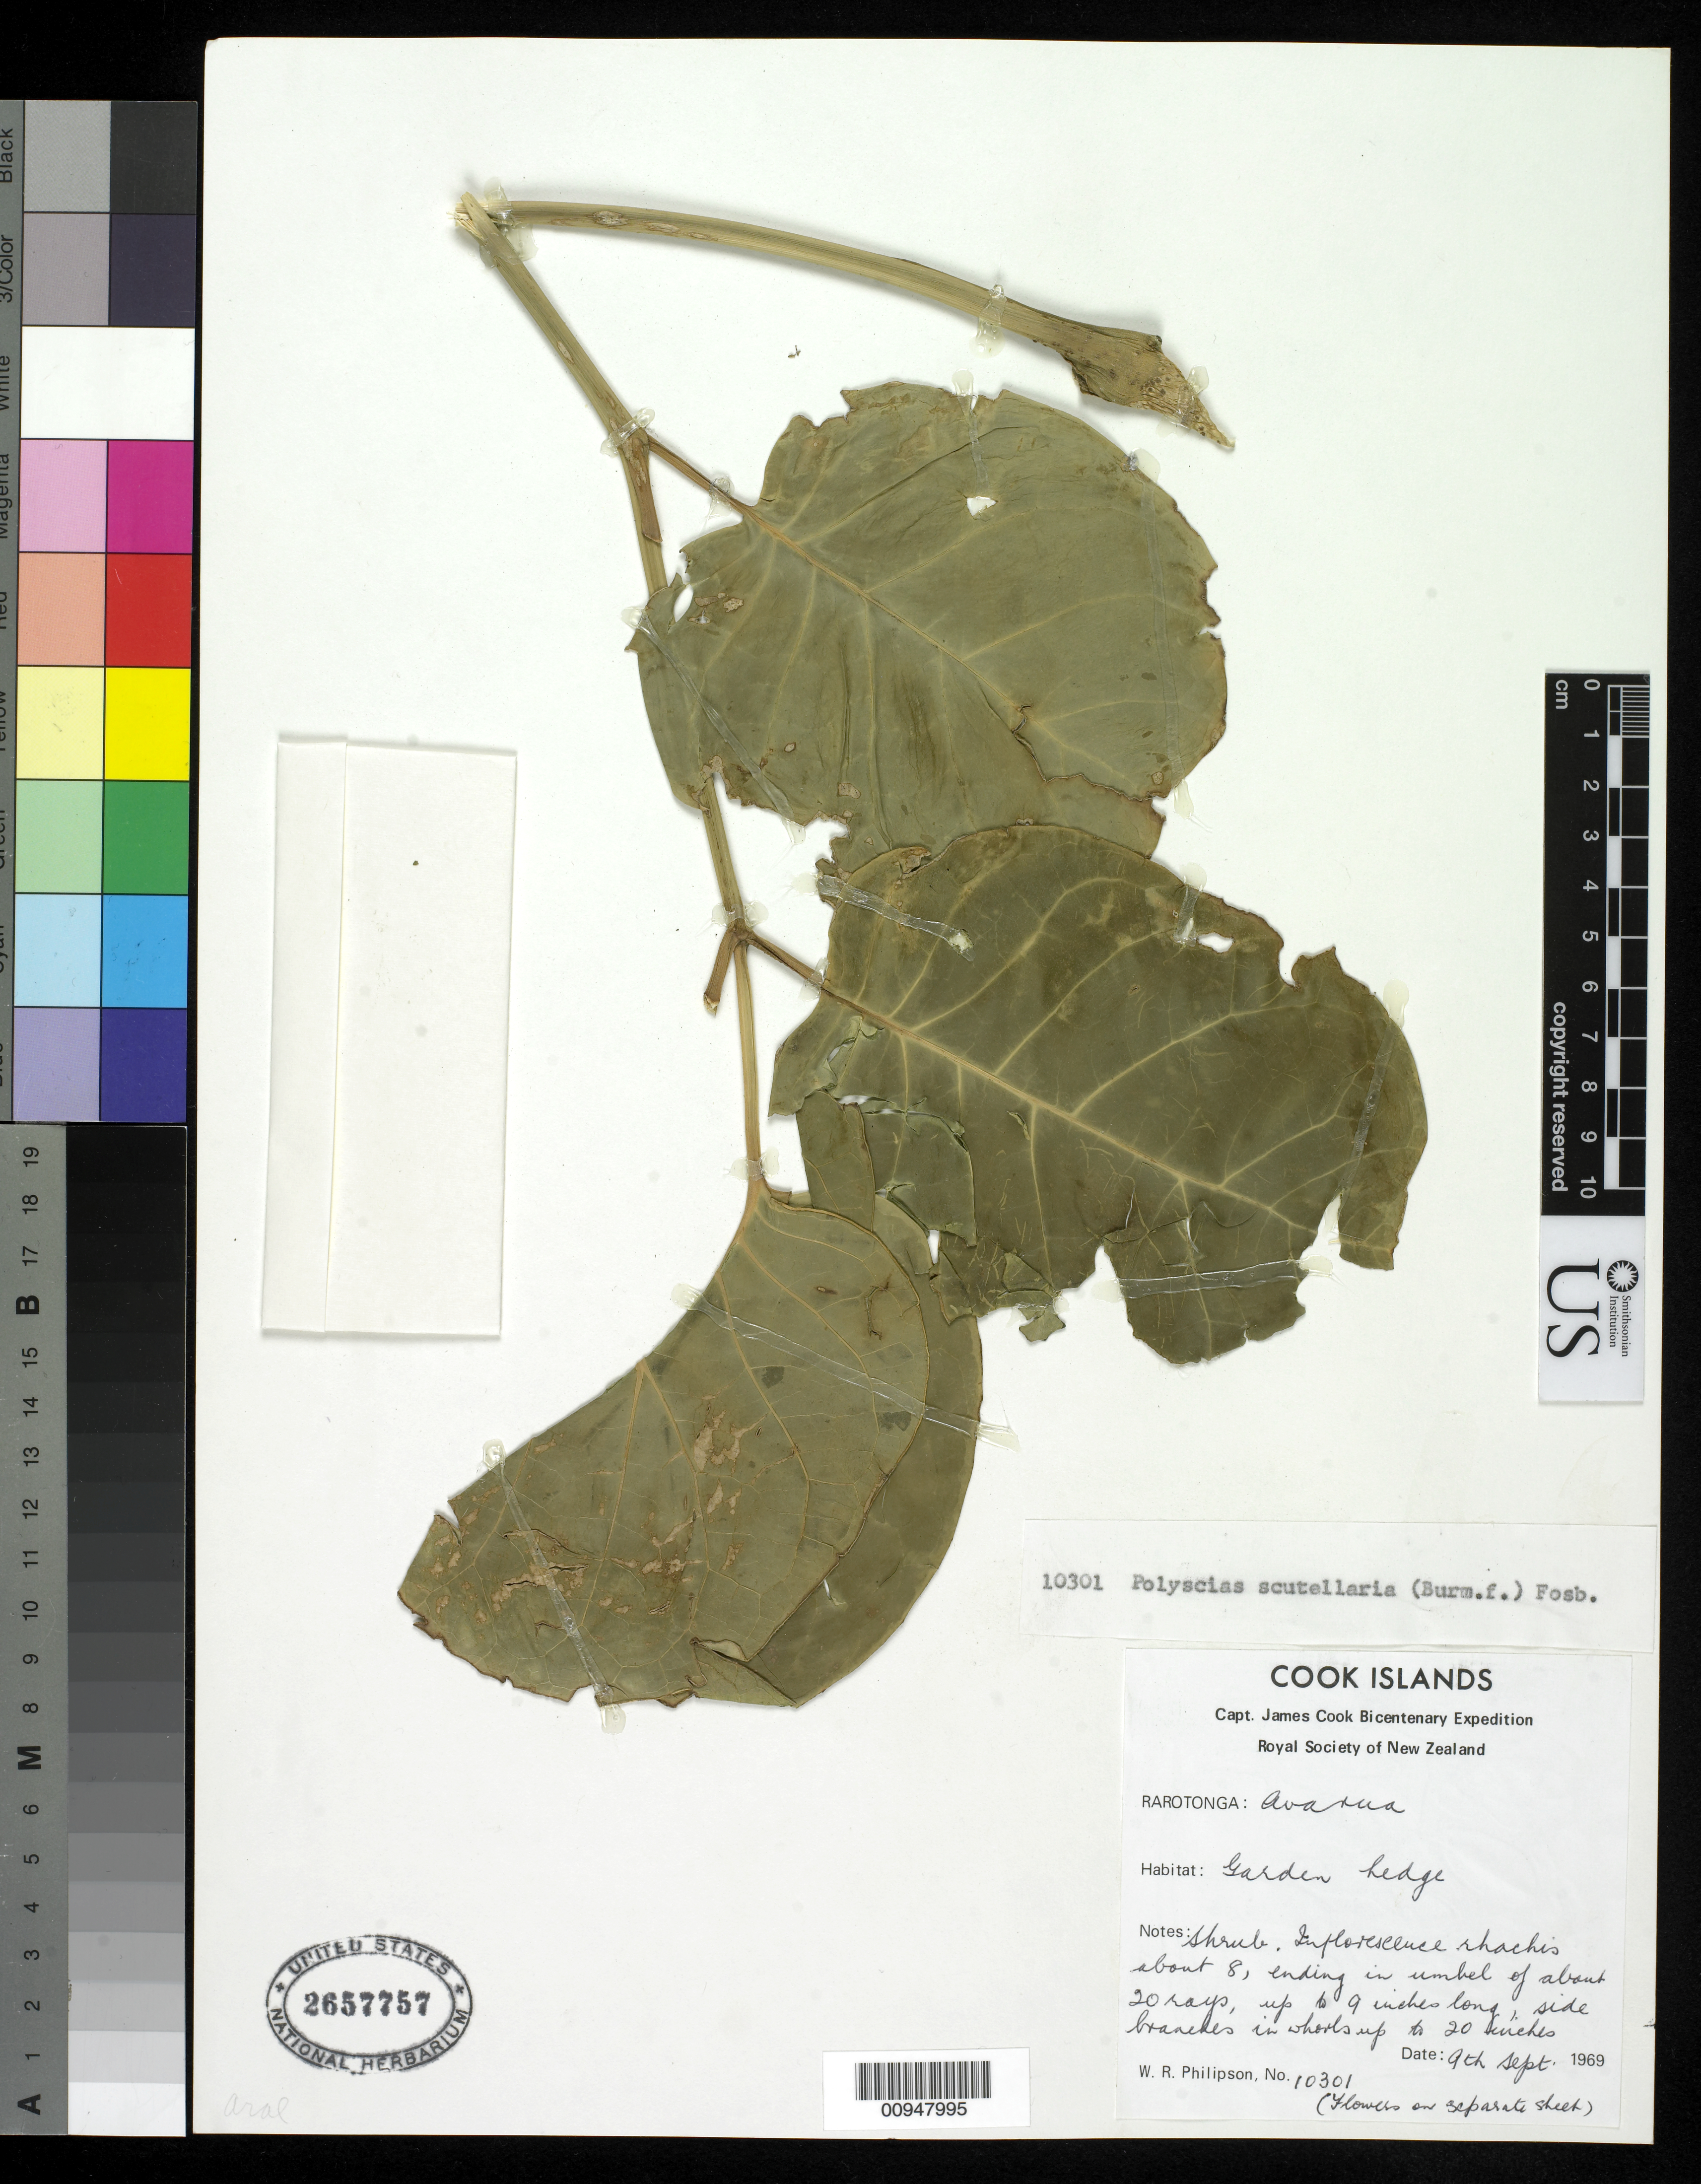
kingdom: Plantae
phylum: Tracheophyta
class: Magnoliopsida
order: Apiales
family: Araliaceae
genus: Polyscias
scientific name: Polyscias scutellaria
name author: (Burm. f.) Fosberg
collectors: W. R. Philipson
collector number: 10301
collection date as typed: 09 Sep 1969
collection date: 1969-09-09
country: Cook Islands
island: Rarotonga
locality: Avanua.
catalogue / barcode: US 2657757